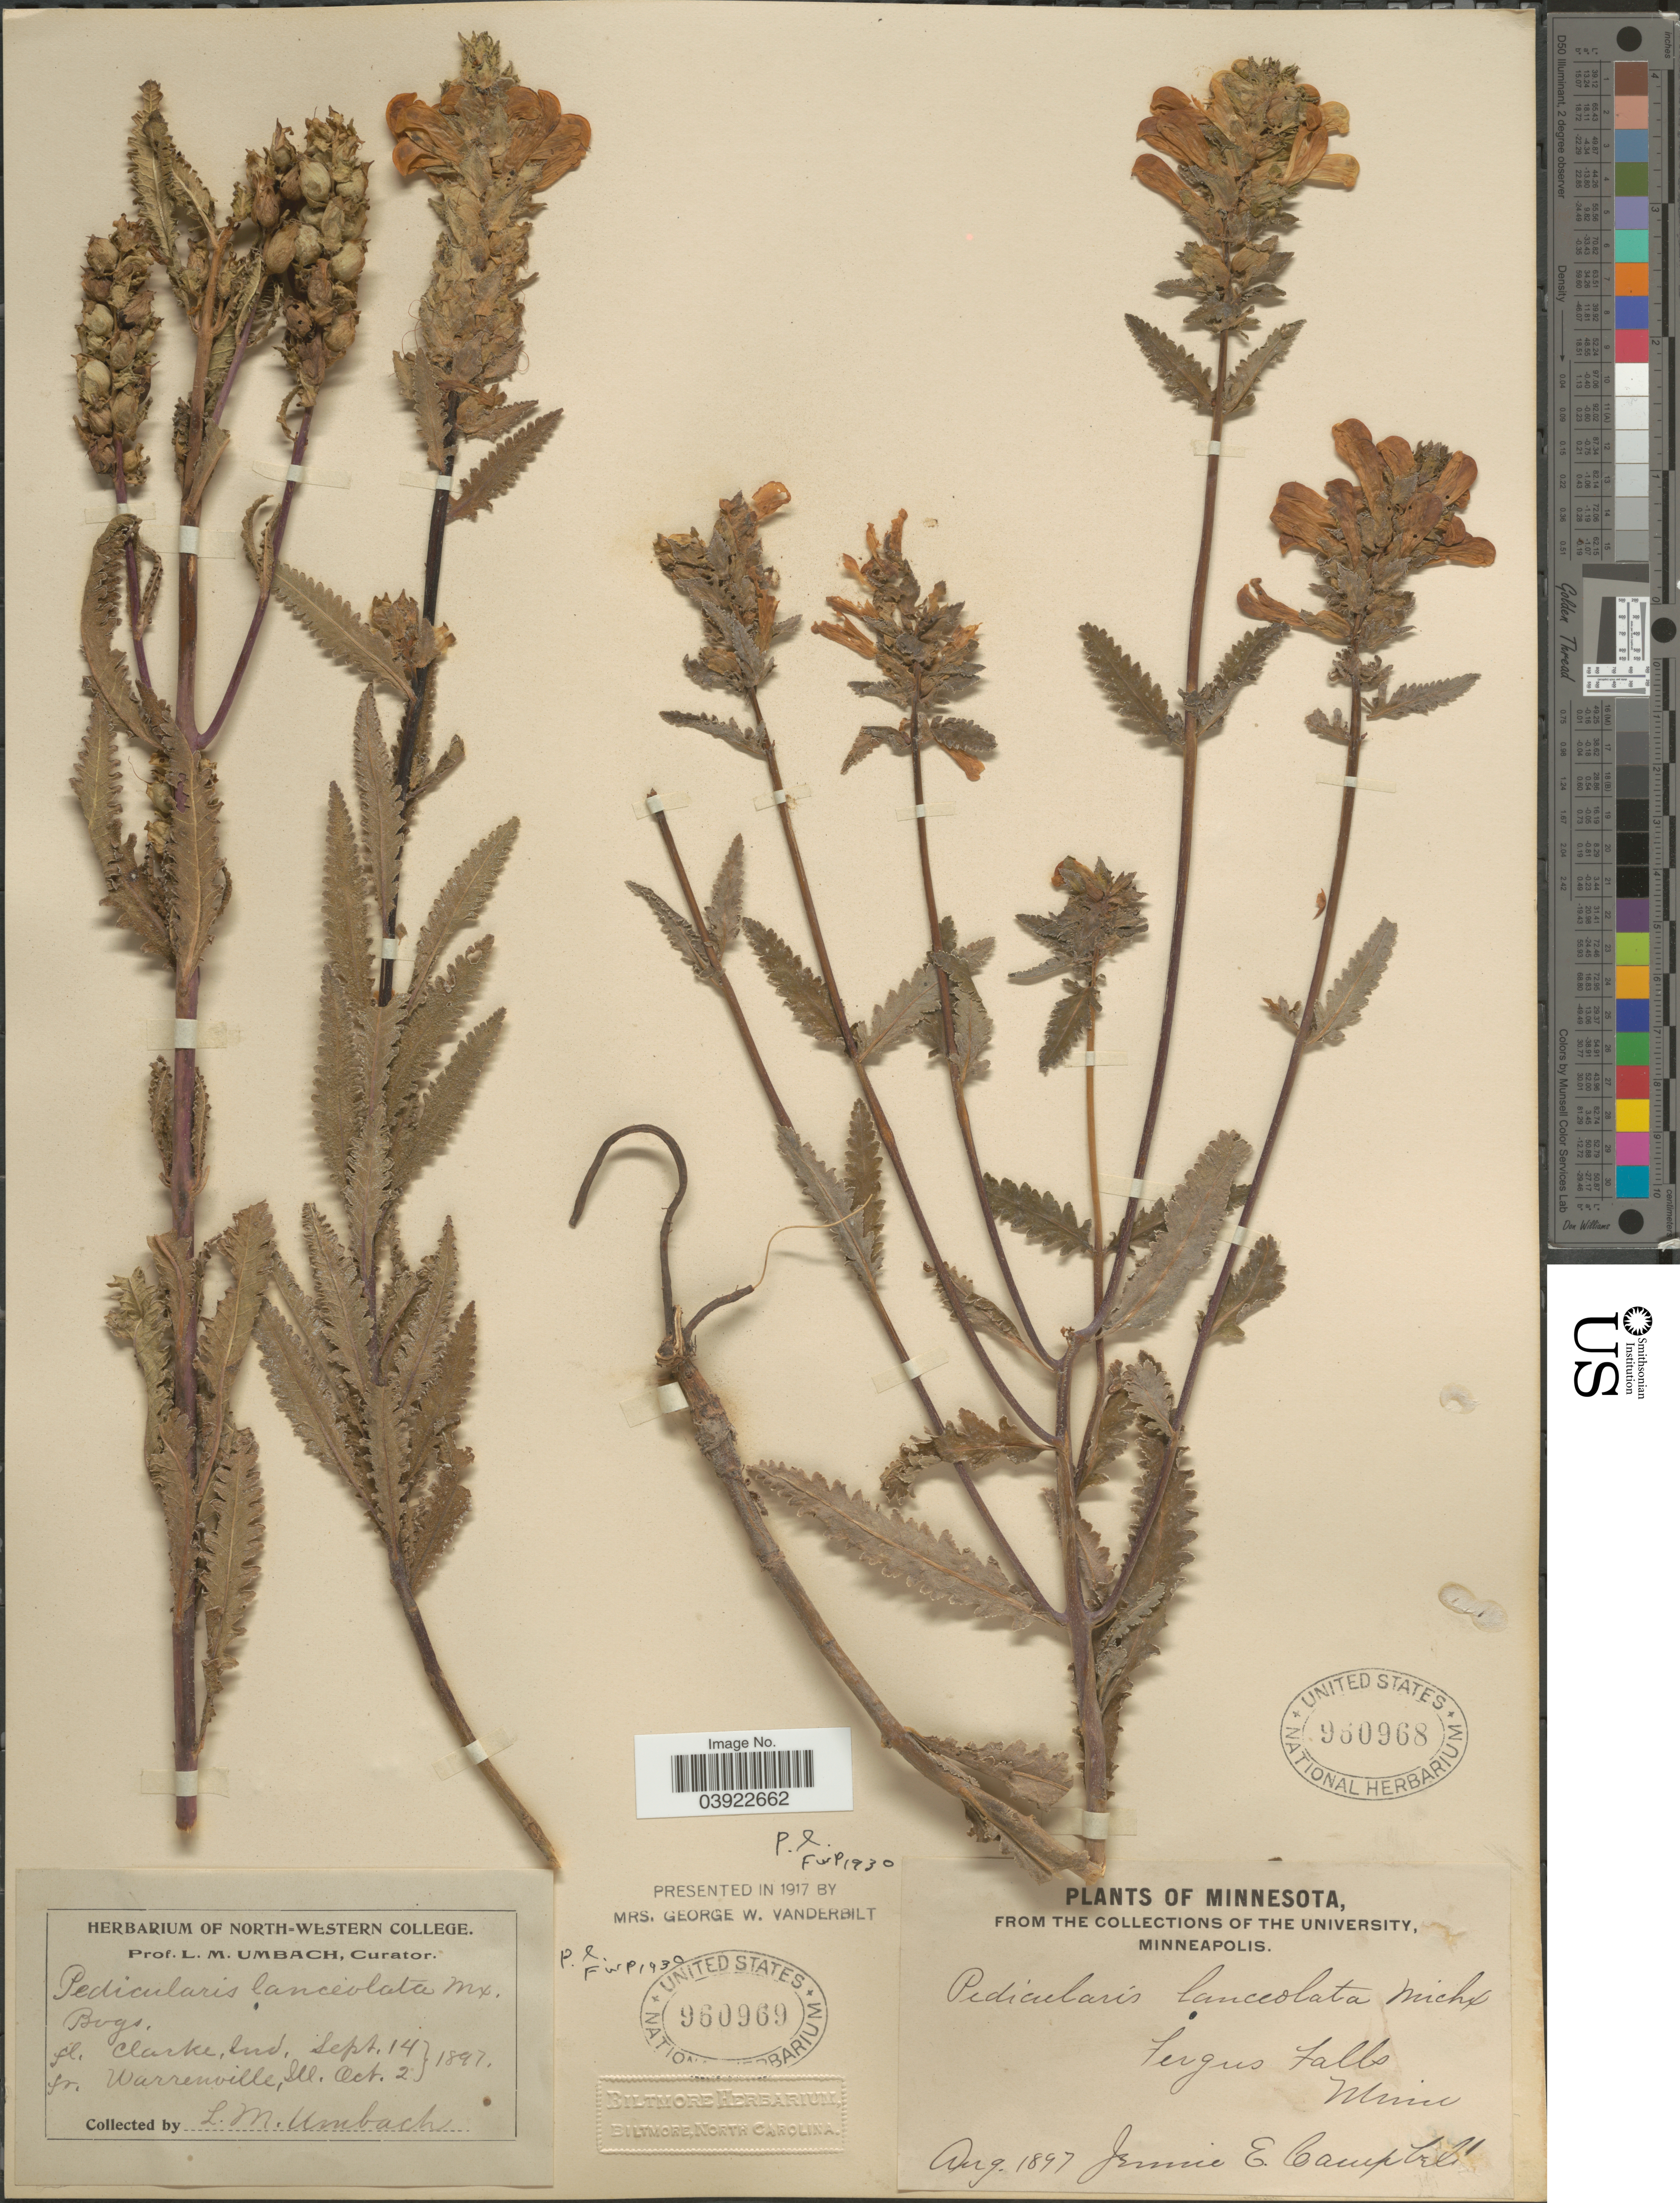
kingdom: Plantae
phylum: Tracheophyta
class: Magnoliopsida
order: Lamiales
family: Orobanchaceae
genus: Pedicularis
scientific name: Pedicularis lanceolata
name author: Michx.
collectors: J. E. Campbell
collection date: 1897-08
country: United States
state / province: Minnesota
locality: Fergus Falls.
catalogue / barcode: US 960968-2